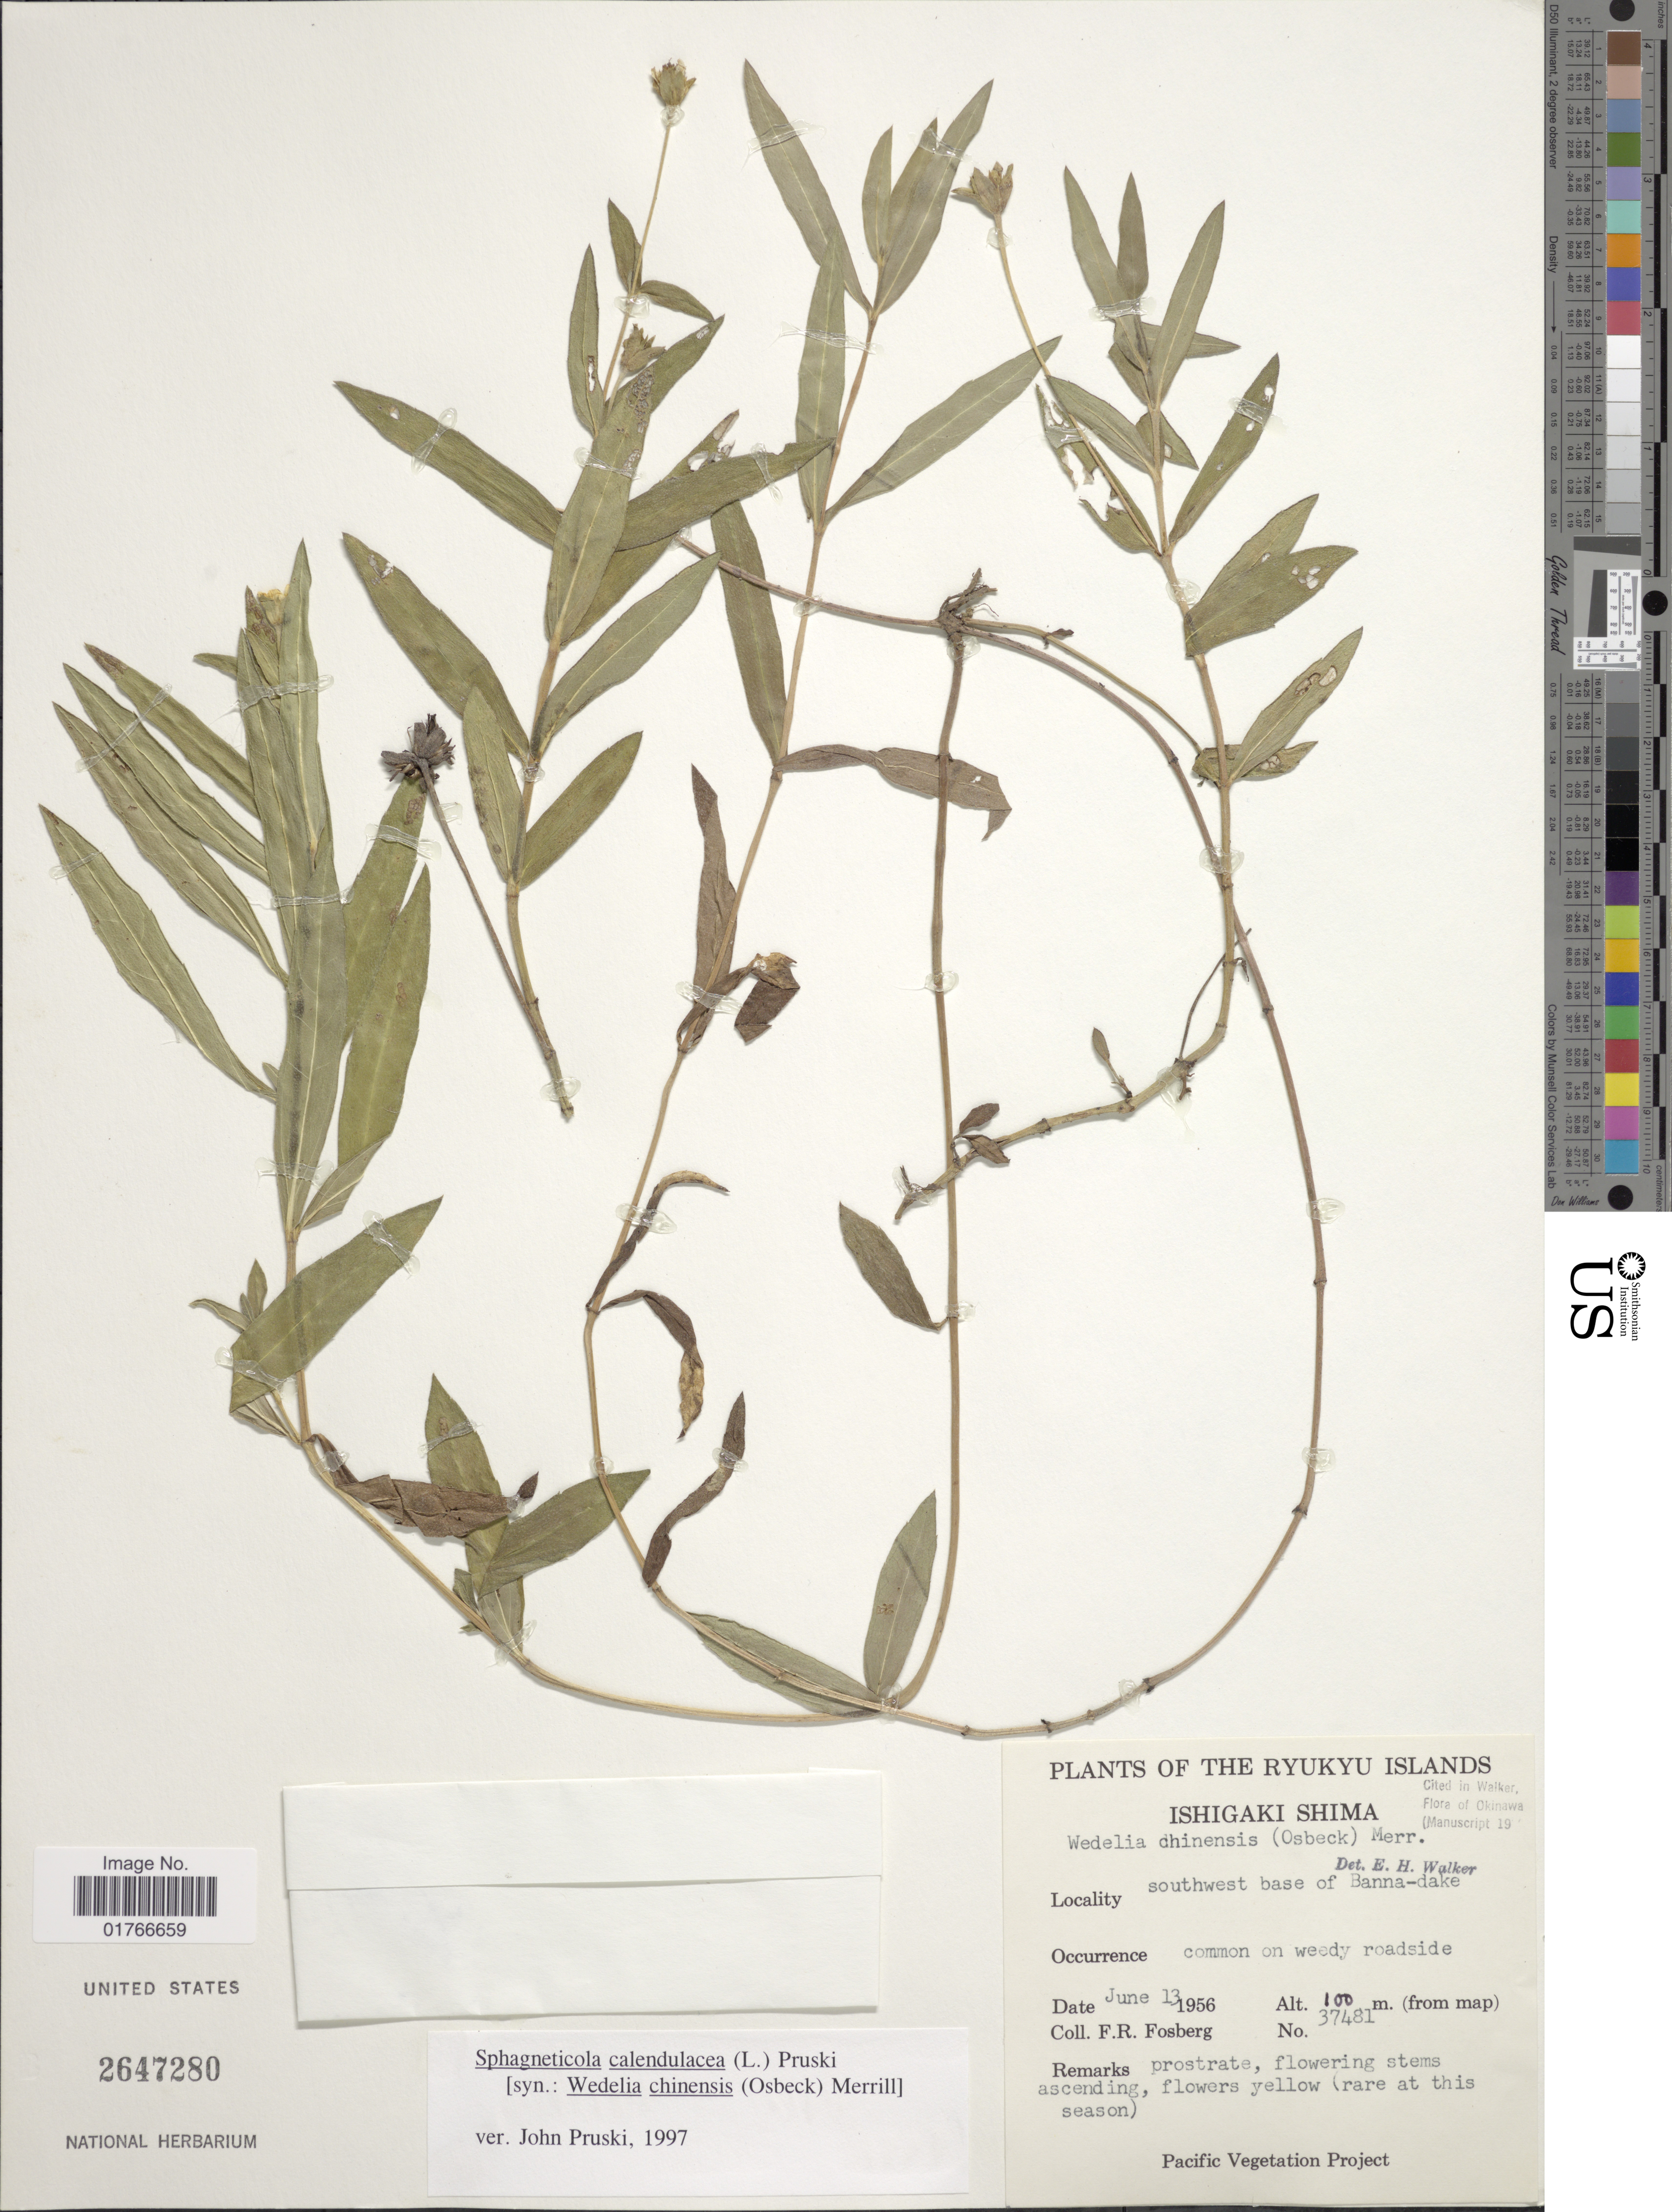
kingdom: Plantae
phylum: Tracheophyta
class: Magnoliopsida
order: Asterales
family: Asteraceae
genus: Sphagneticola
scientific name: Sphagneticola calendulacea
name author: (L.) Pruski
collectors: F. R. Fosberg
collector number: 37481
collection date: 1956-06-13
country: Japan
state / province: Okinawa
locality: Ryukyu Islands, Ishigaki Shima, southwest base of Banna-dake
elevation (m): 100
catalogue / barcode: US 2647280